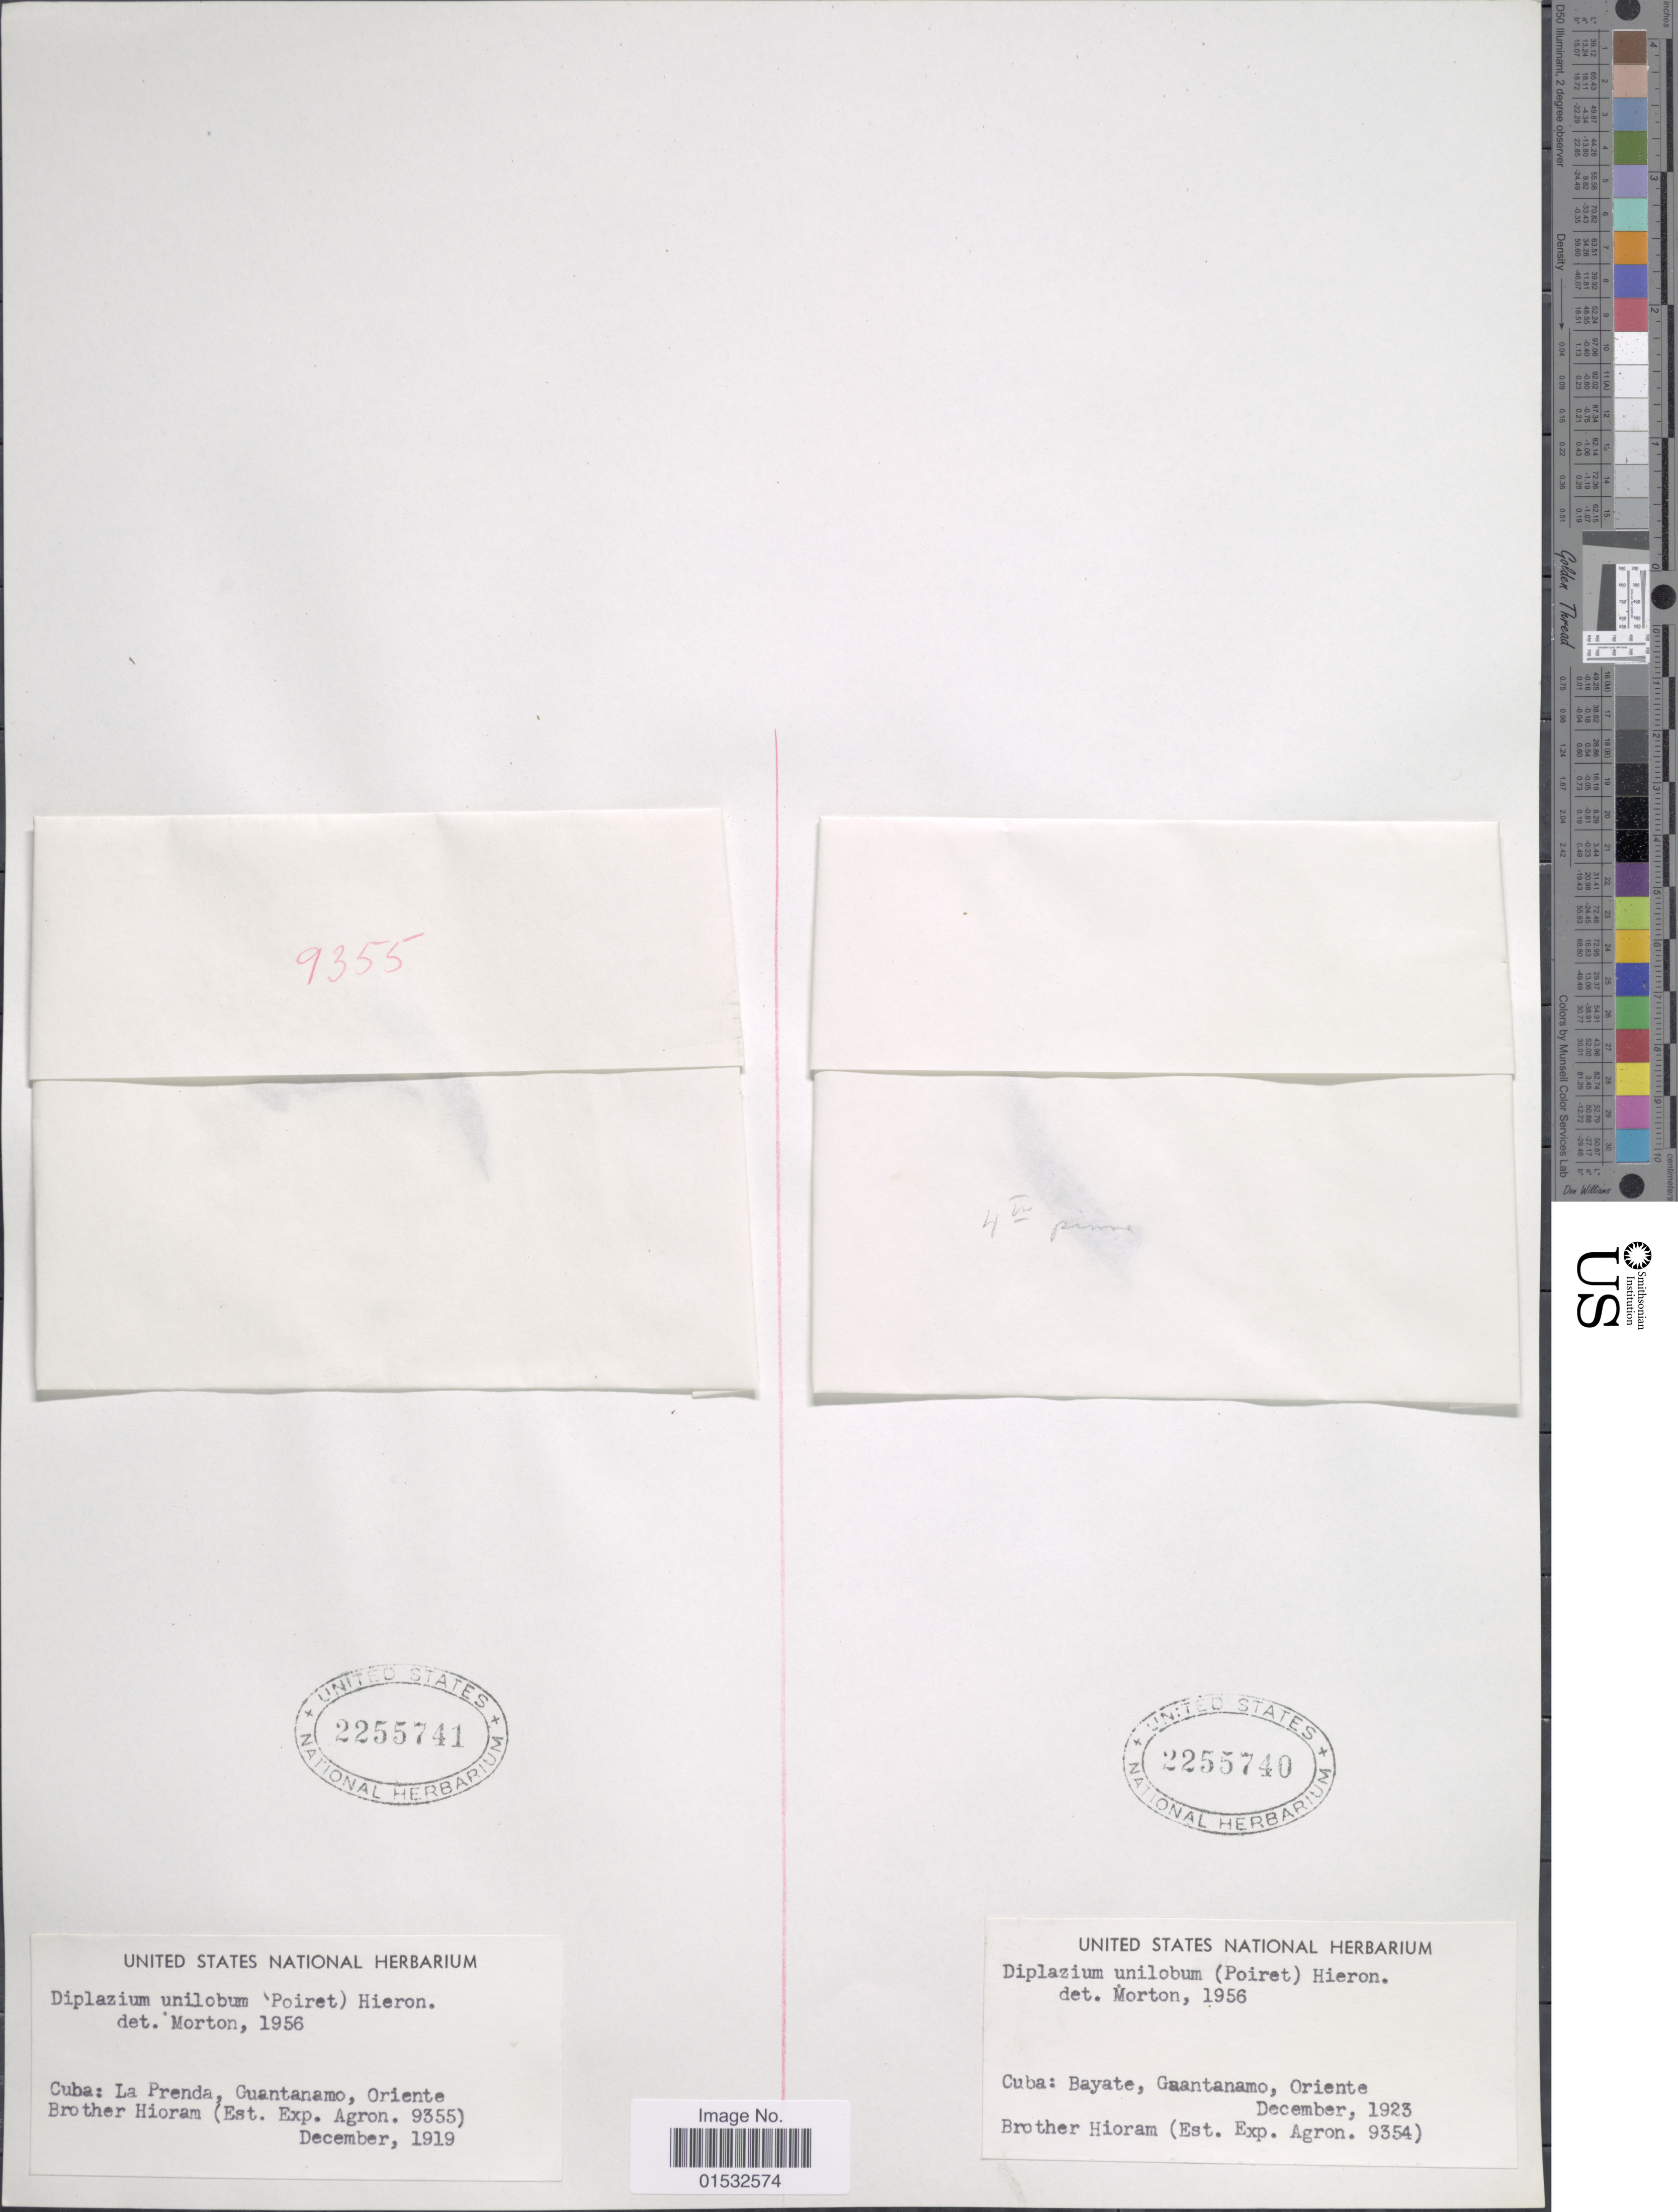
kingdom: Plantae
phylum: Tracheophyta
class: Polypodiopsida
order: Polypodiales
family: Athyriaceae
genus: Diplazium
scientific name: Diplazium unilobum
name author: (Poir.) Hieron.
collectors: Bro. Hioram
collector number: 9355 ?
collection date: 1919-12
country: Cuba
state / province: Oriente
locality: La Prenda, Guantanamo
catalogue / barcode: US 2255741-2